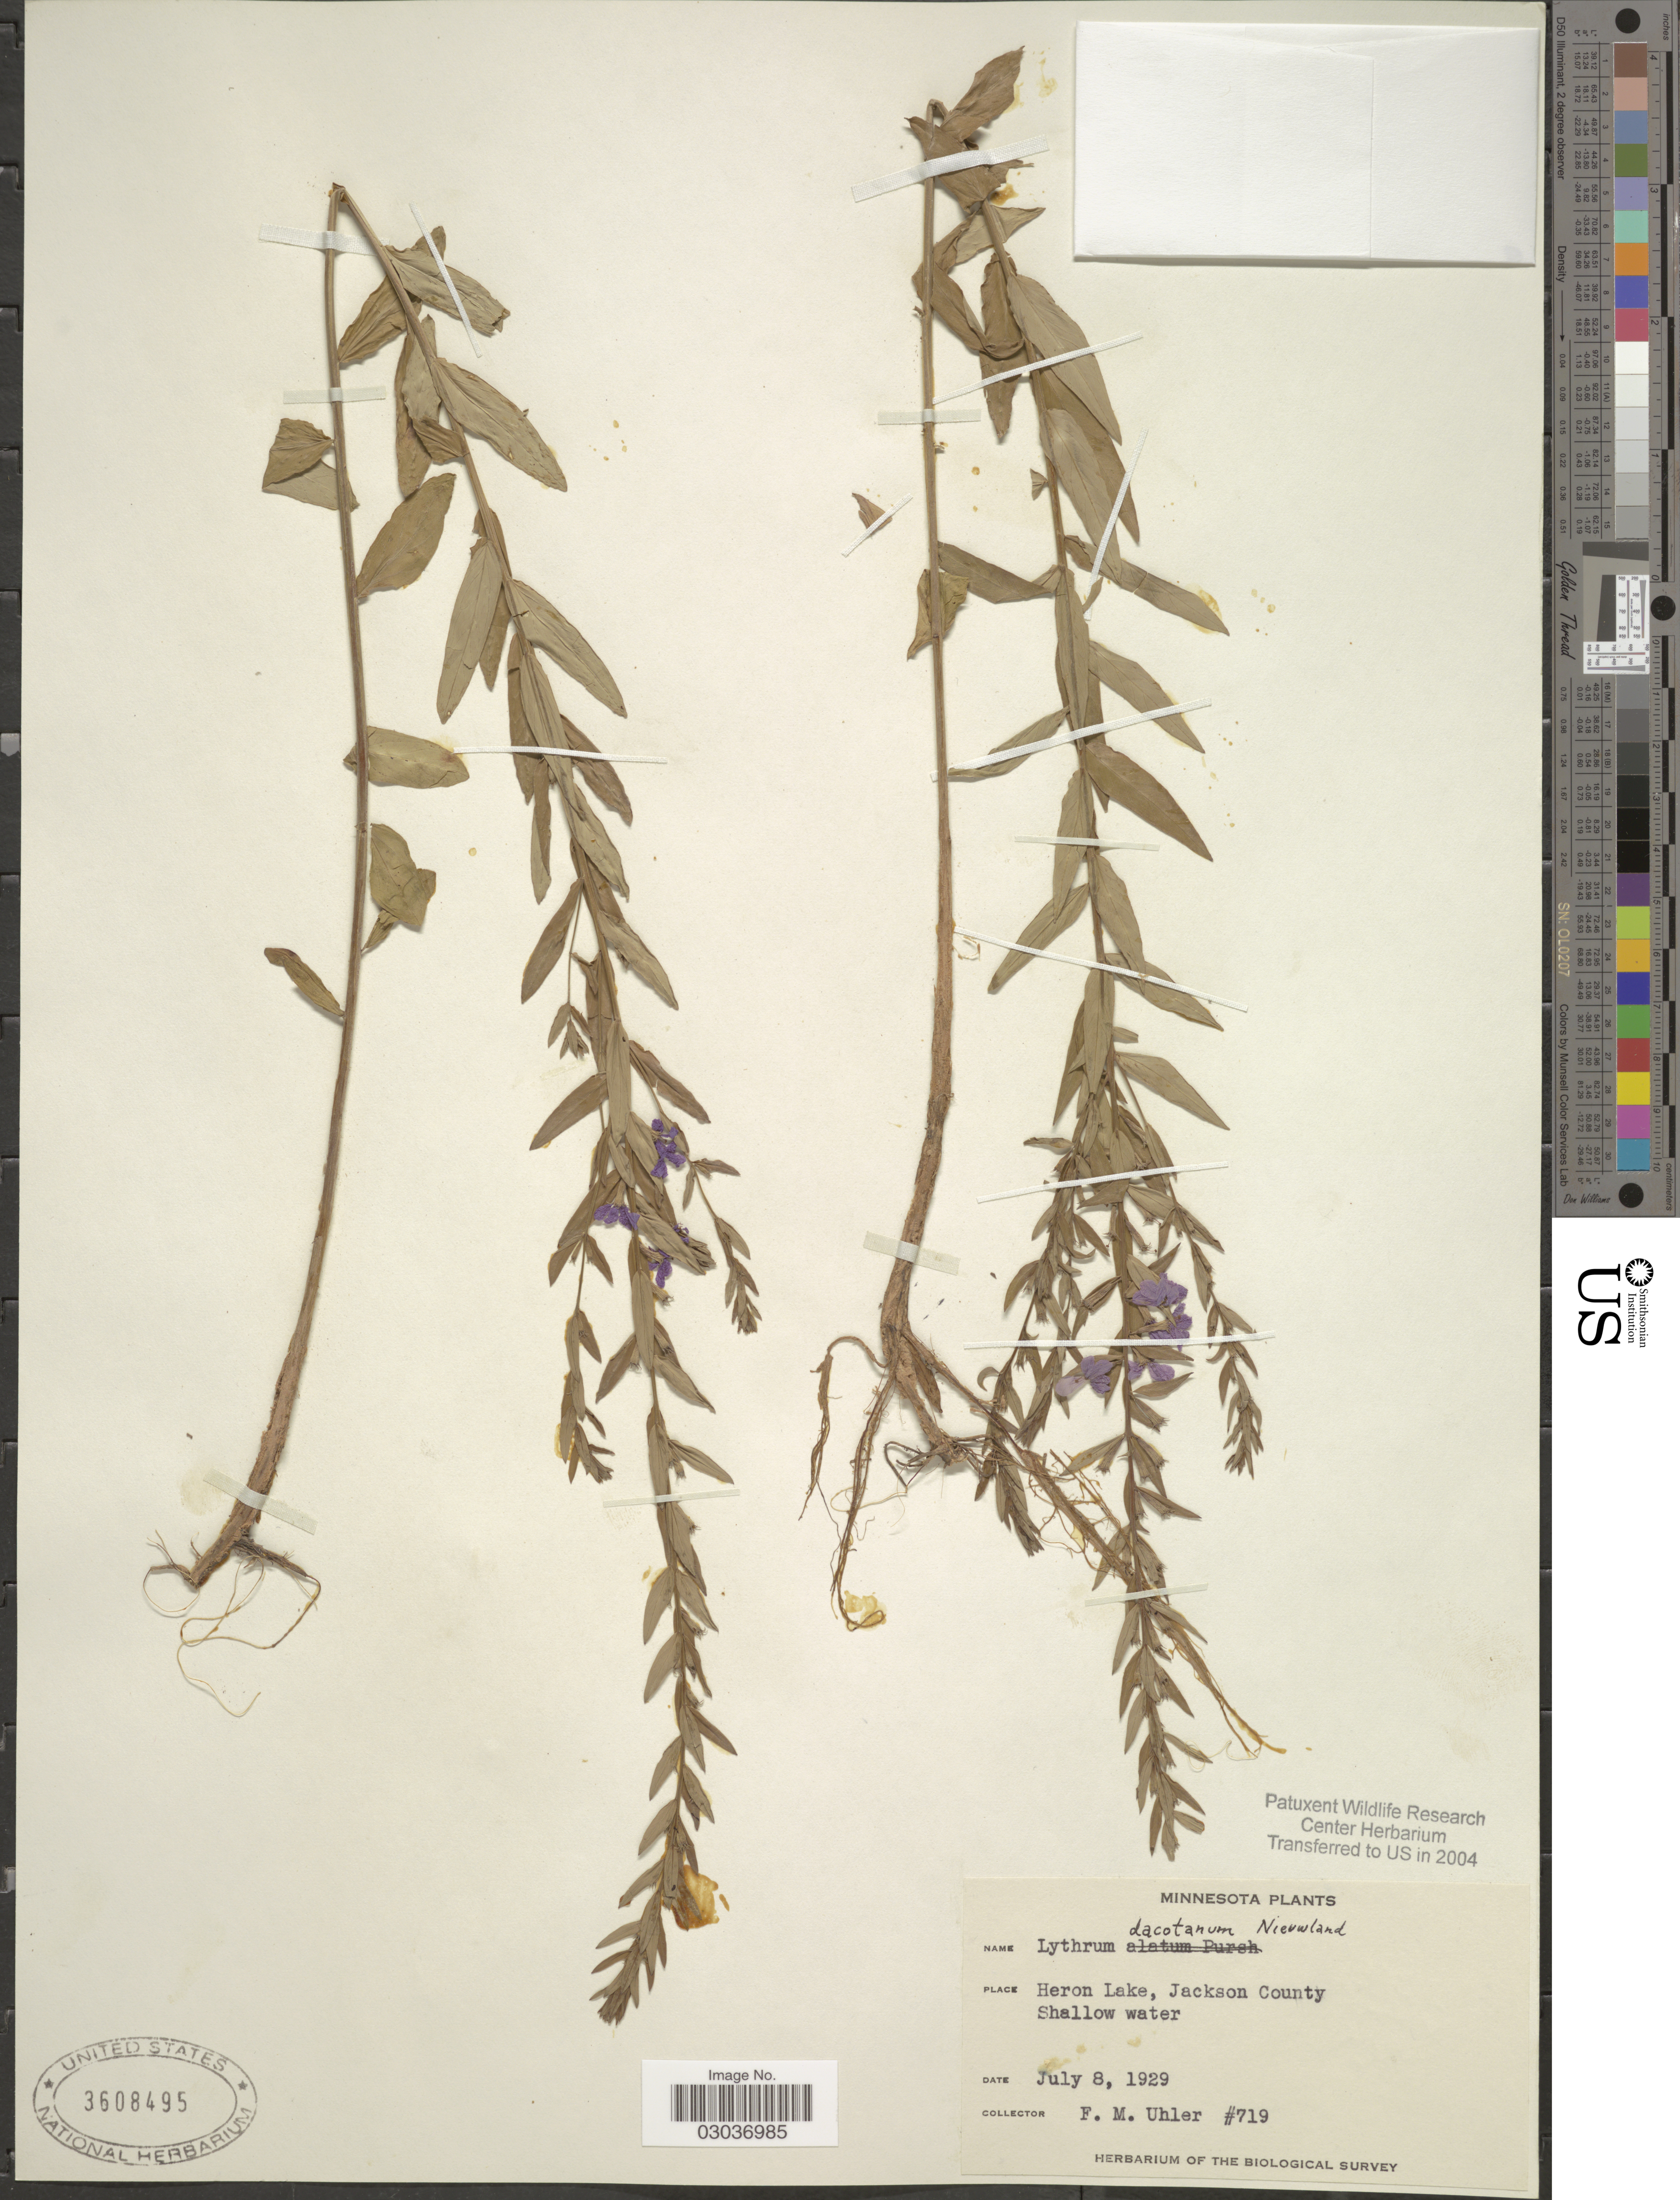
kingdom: Plantae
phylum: Tracheophyta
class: Magnoliopsida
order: Myrtales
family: Lythraceae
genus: Lythrum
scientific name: Lythrum dacotanum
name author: Nieuwl.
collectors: F. M. Uhler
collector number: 719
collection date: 1929-07-08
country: United States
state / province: Minnesota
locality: Heron Lake, Jackson County, Shallow water.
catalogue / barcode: US 3608495